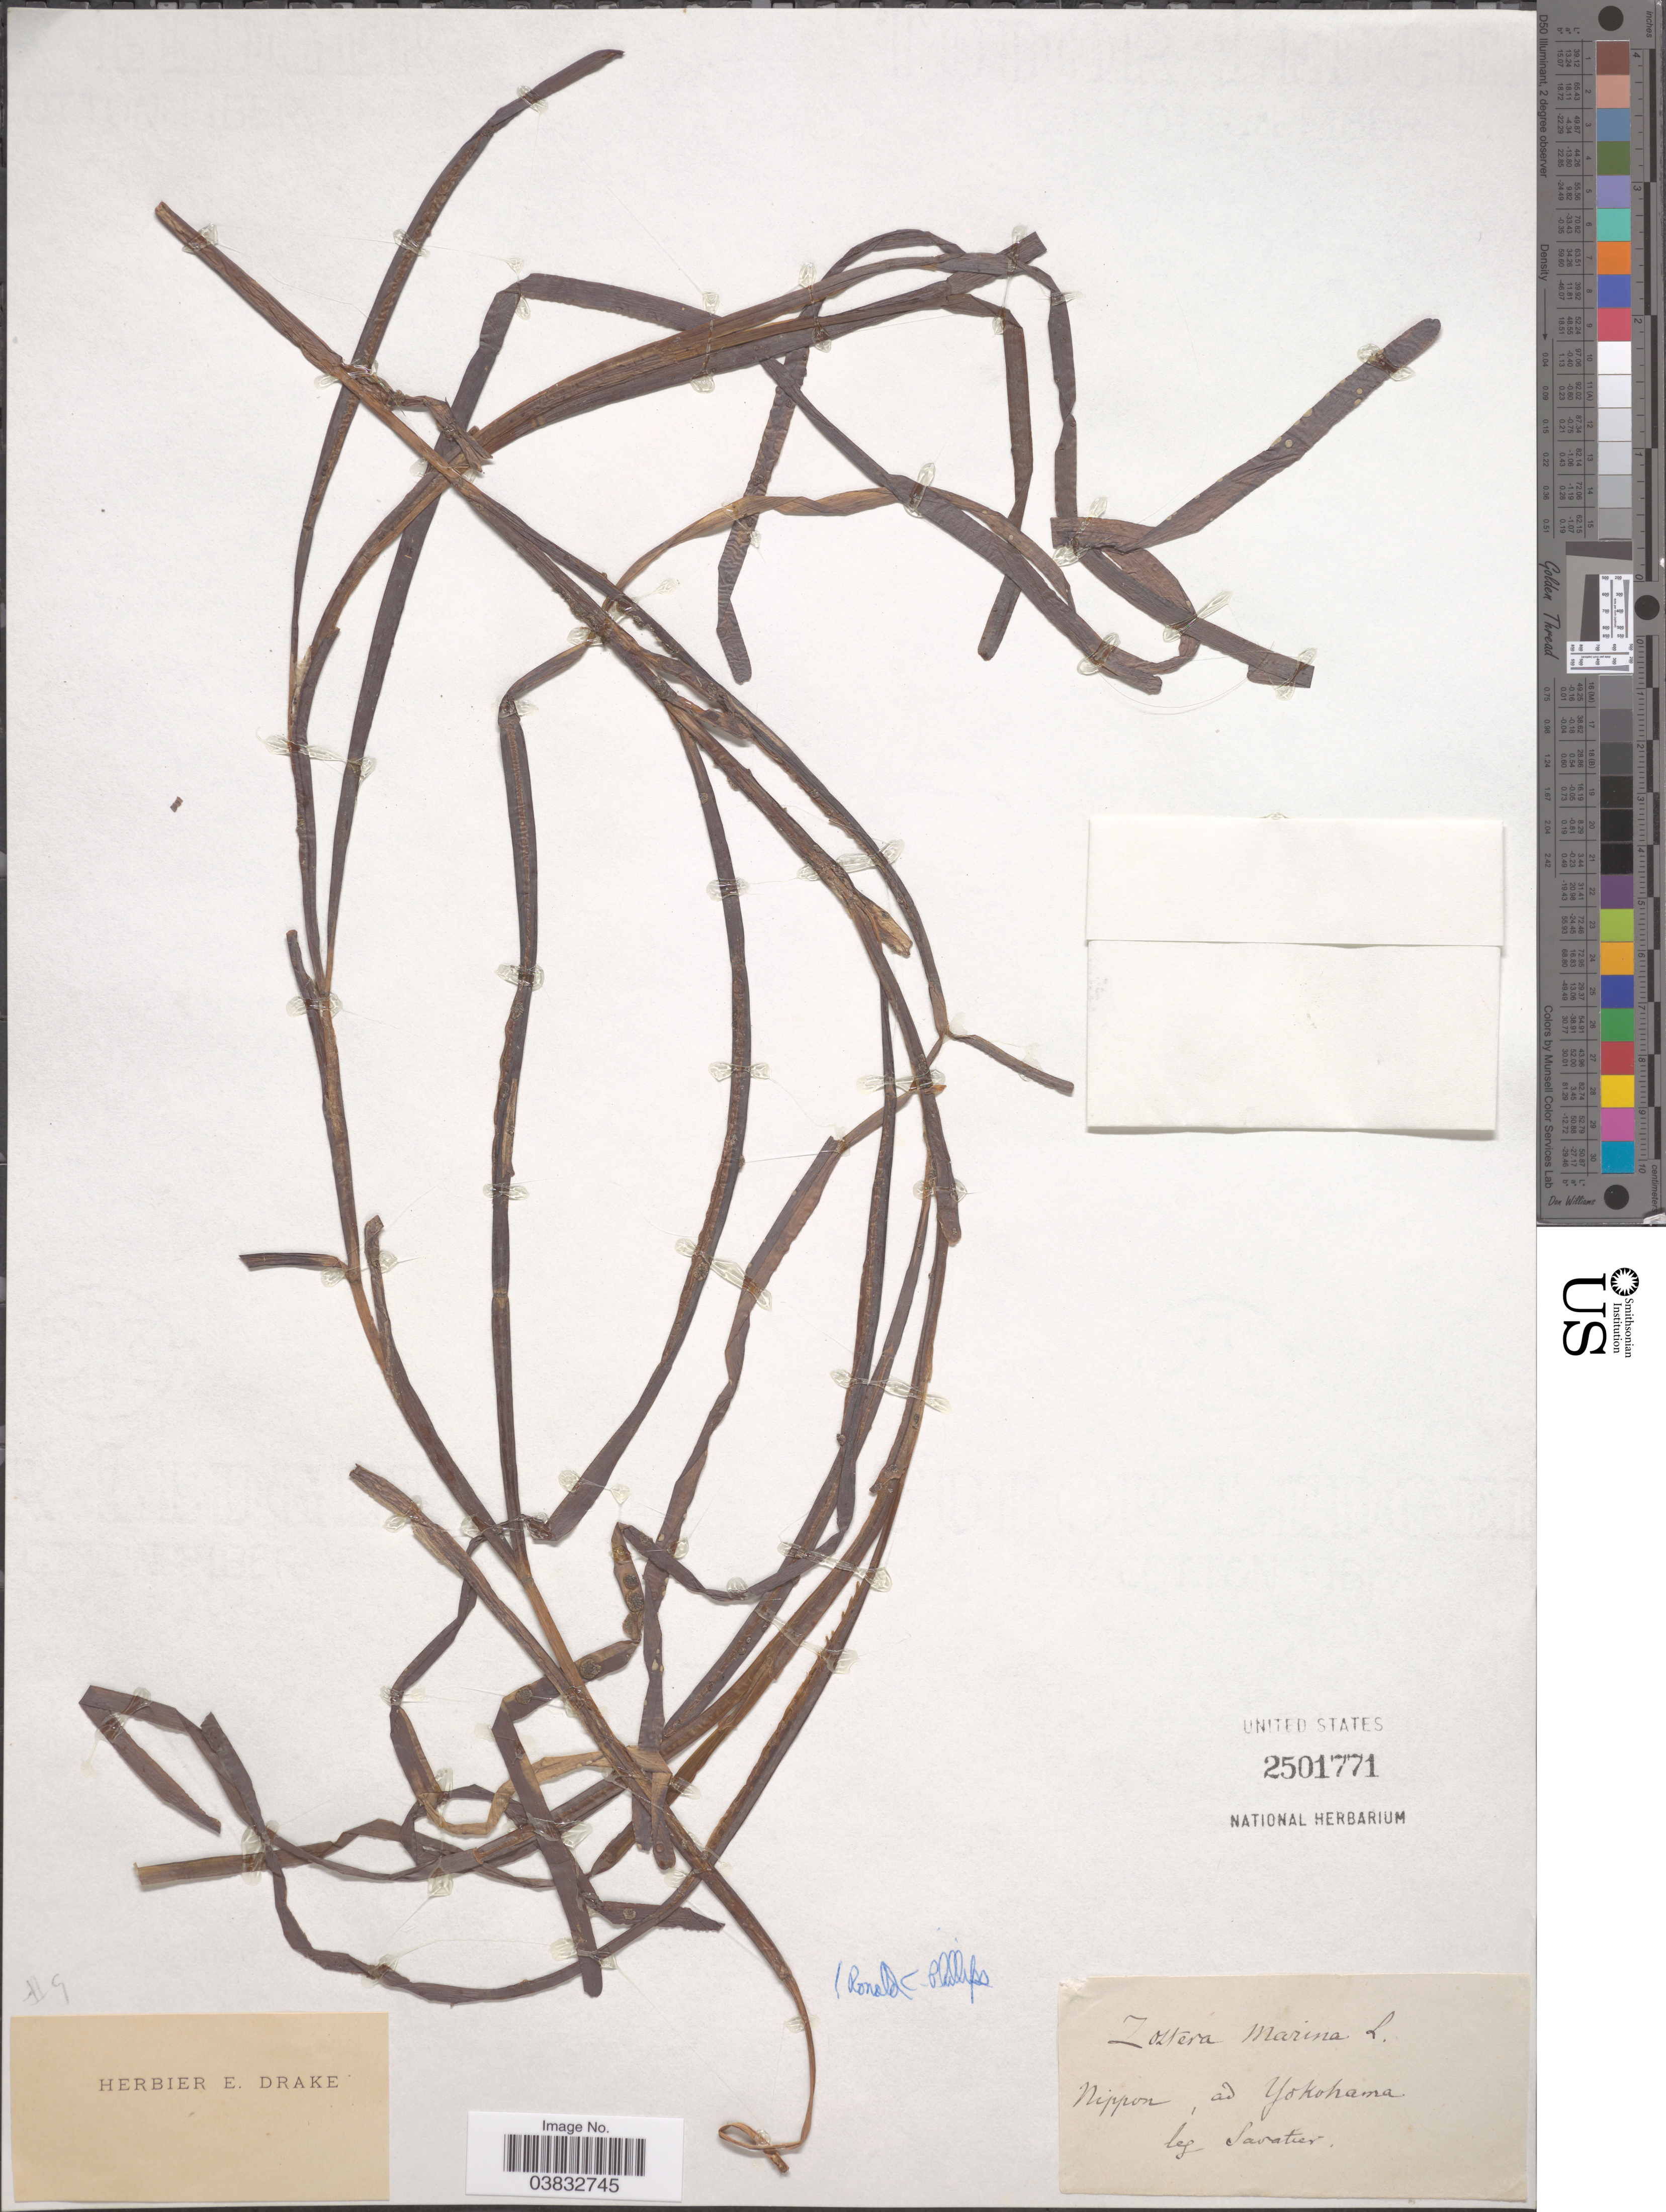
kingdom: Plantae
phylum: Tracheophyta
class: Liliopsida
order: Alismatales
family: Zosteraceae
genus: Zostera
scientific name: Zostera marina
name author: L.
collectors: Savatier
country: Japan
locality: Nippon, ad Yokohama.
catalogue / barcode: US 2501771